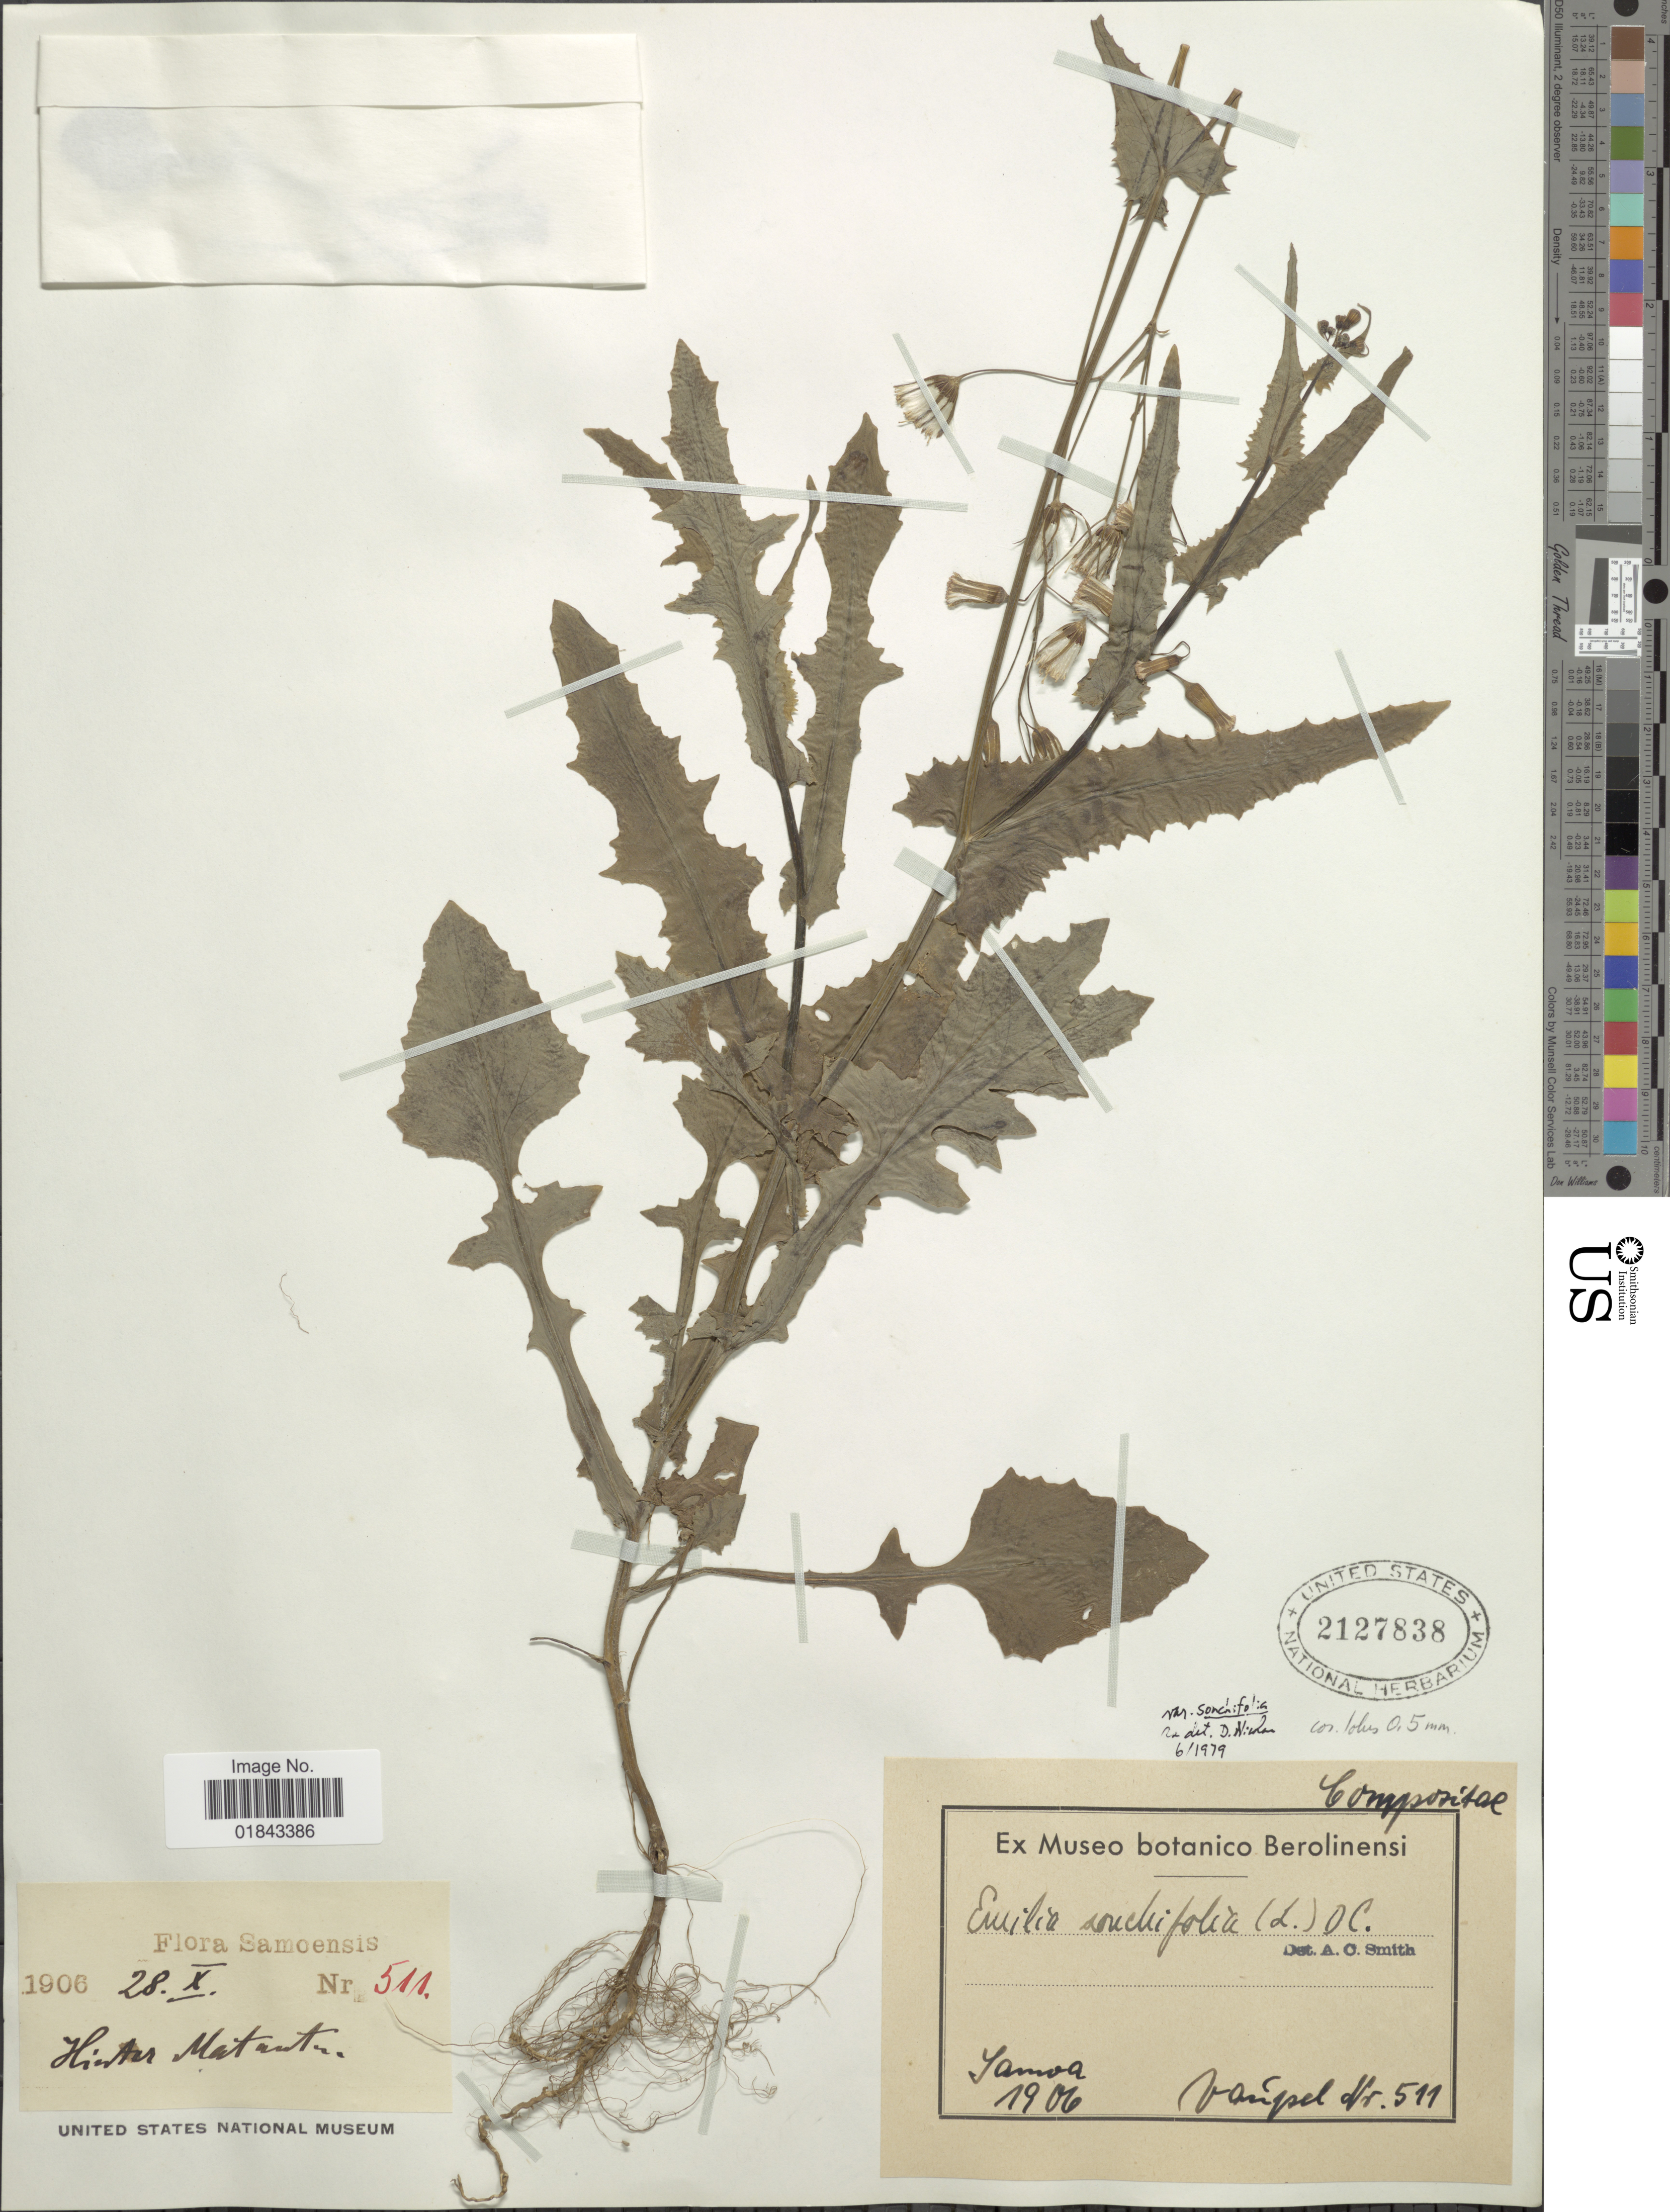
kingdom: Plantae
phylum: Tracheophyta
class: Magnoliopsida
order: Asterales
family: Asteraceae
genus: Emilia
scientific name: Emilia sonchifolia var. sonchifolia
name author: (L.) DC.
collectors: Vaupel, --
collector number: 511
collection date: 1906-10-28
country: Samoa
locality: Samoa, Hinter Matantu.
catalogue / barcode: US 2127838